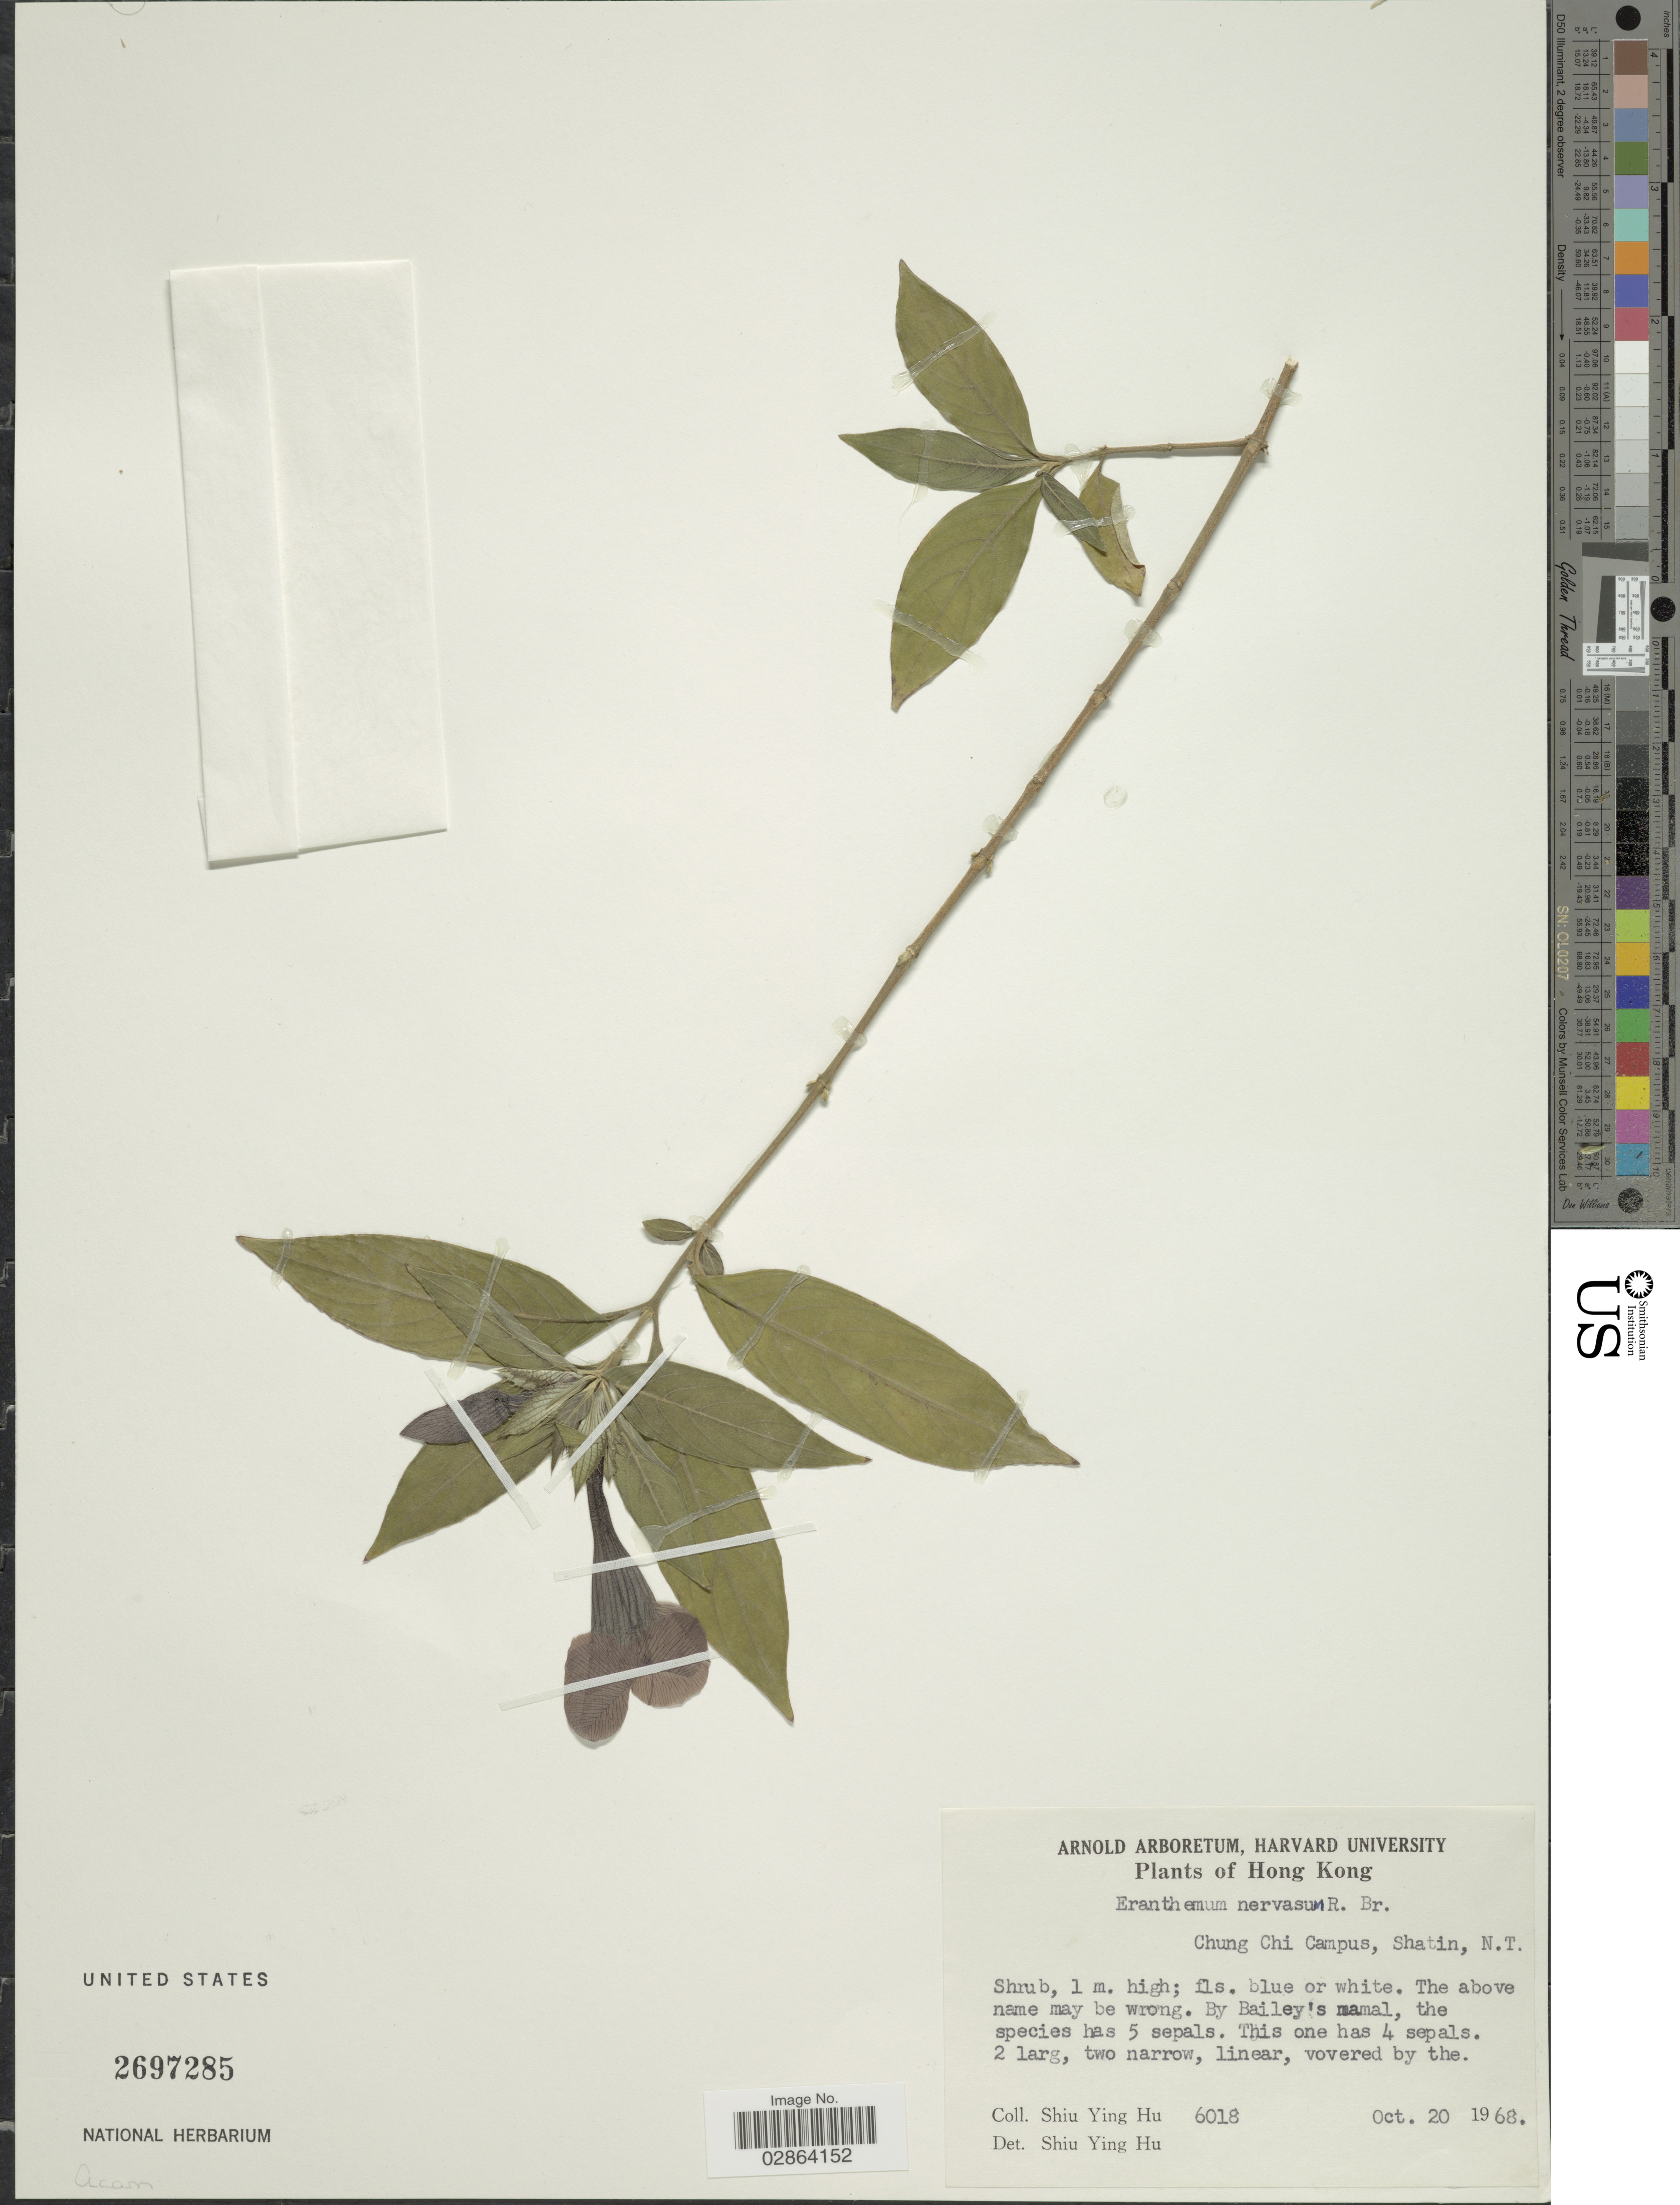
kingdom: Plantae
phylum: Tracheophyta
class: Magnoliopsida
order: Lamiales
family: Acanthaceae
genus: Barleria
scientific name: Barleria cristata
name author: L.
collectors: S. Y. Hu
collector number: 6018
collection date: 1968-10-20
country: China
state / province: Hong Kong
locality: Chung Chi Campus, Shatin, N.T.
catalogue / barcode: US 2697285